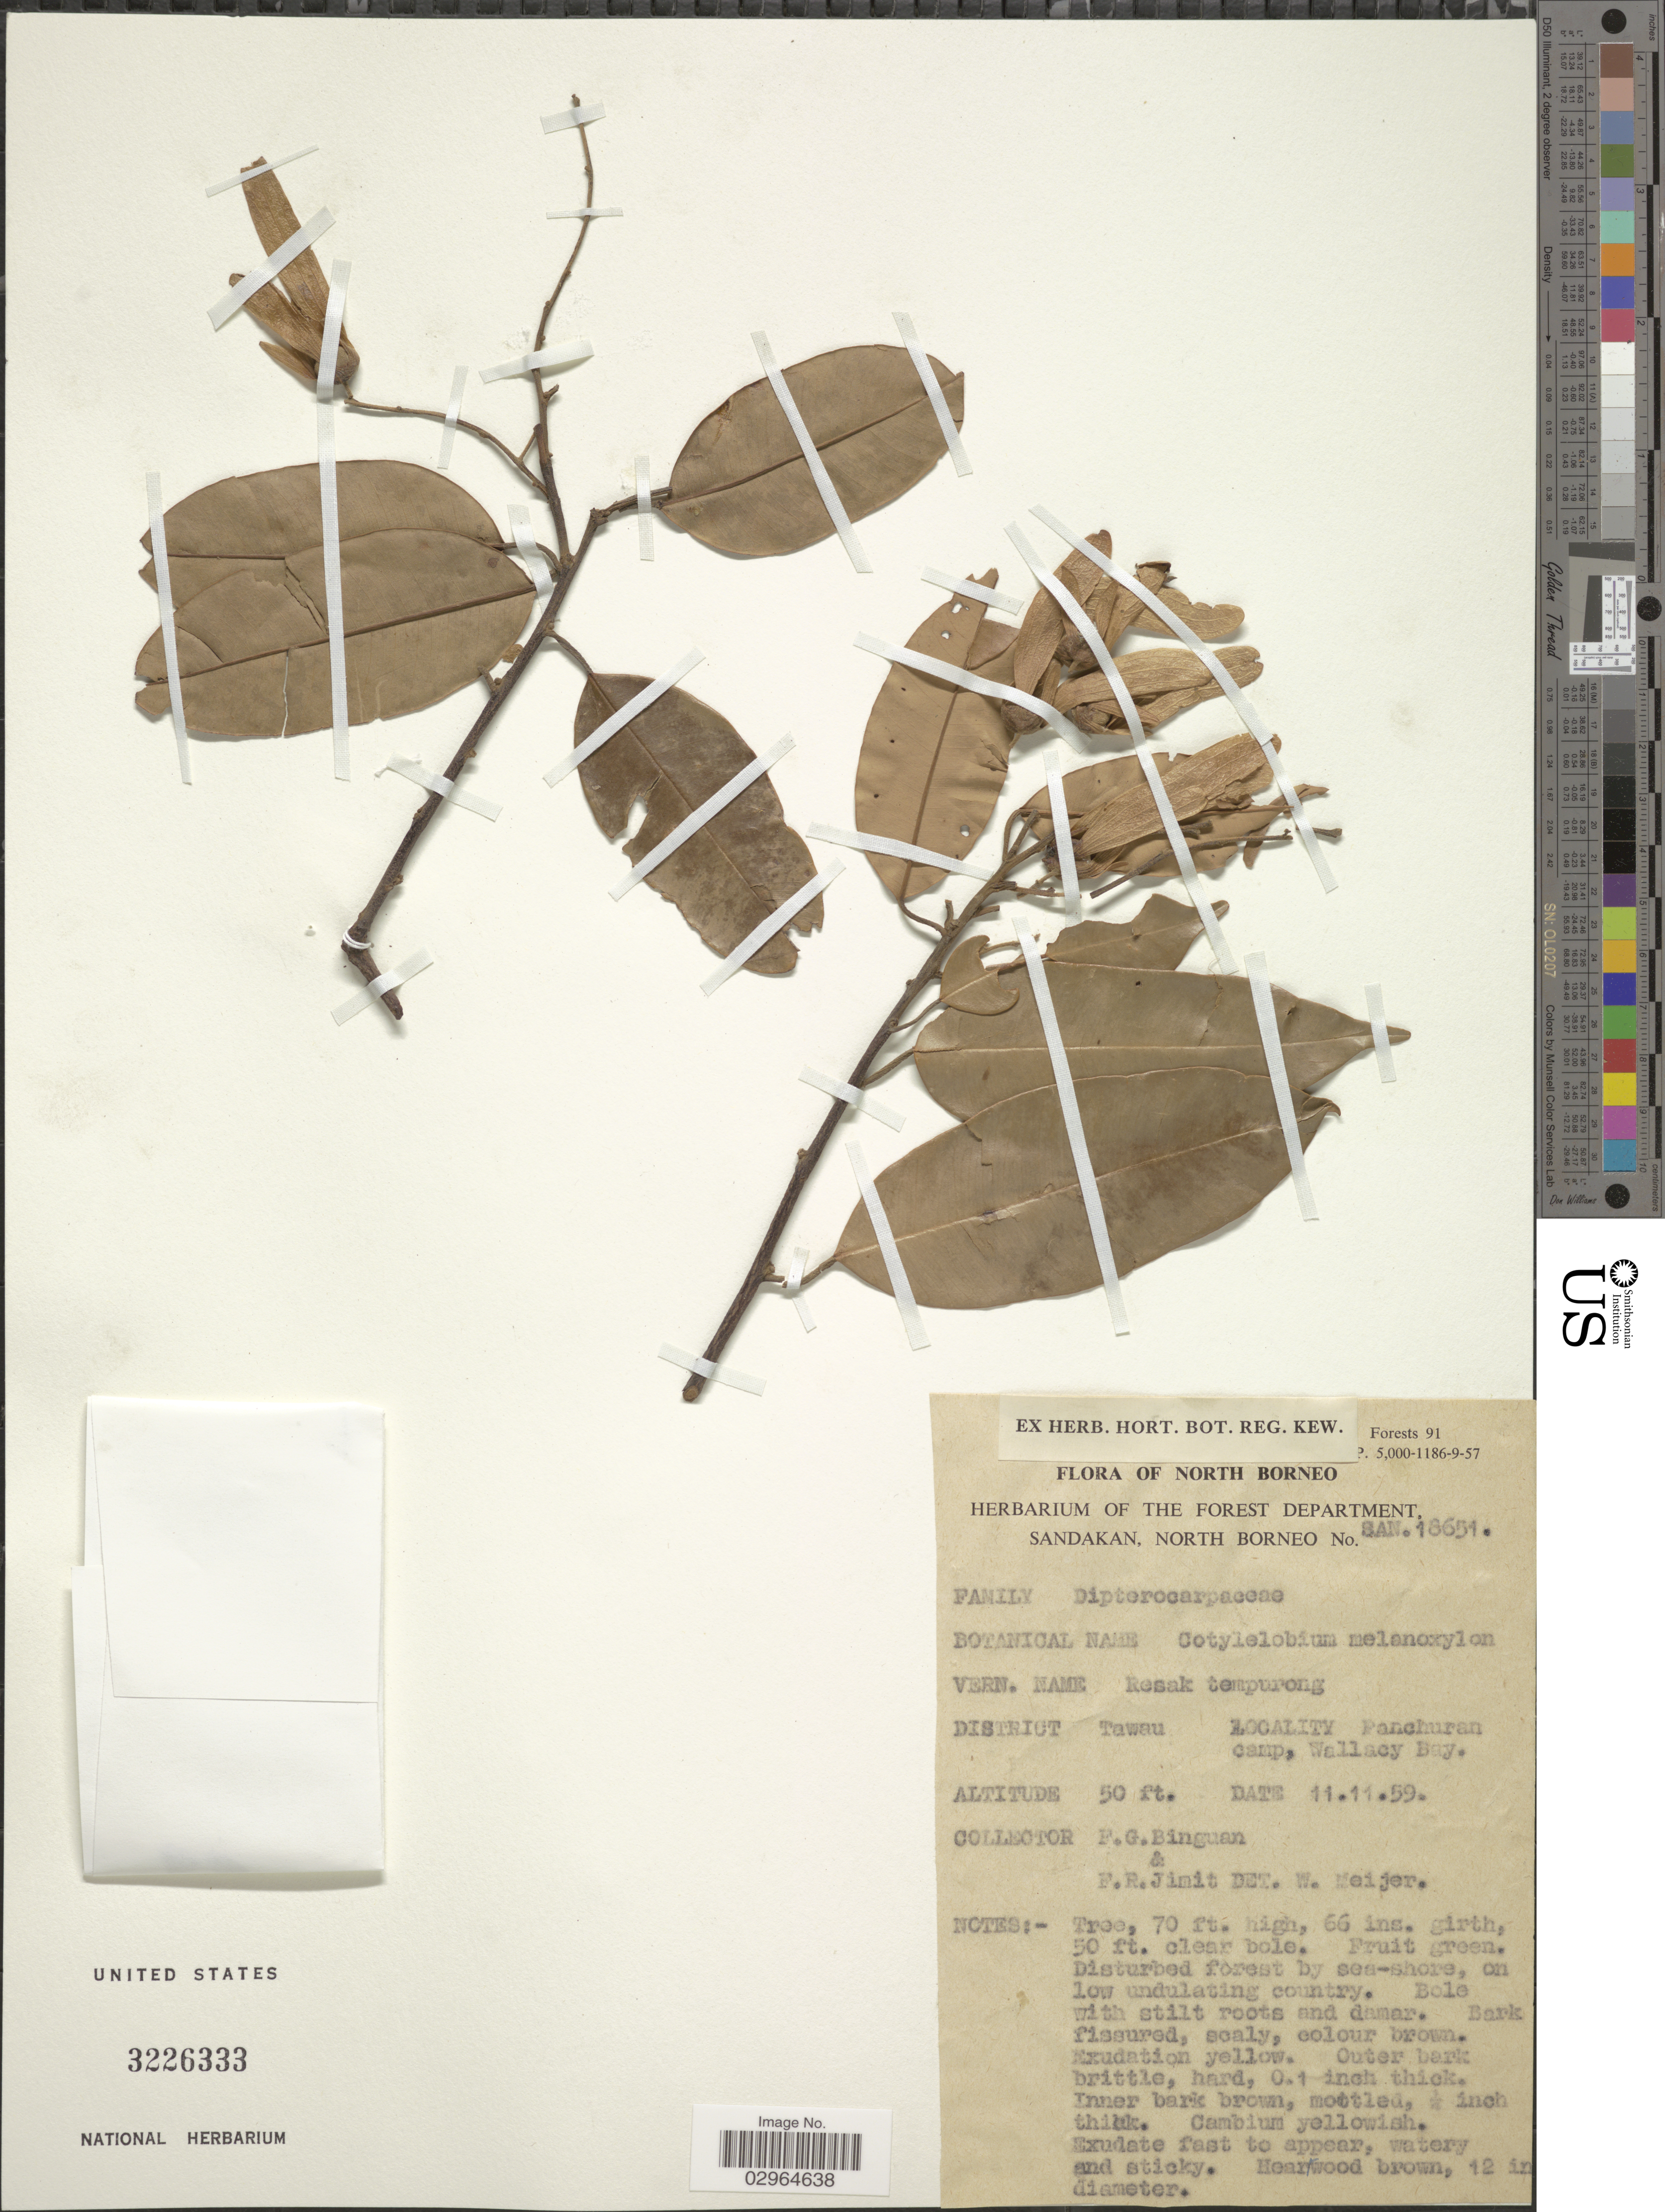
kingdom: Plantae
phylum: Tracheophyta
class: Magnoliopsida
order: Malvales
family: Dipterocarpaceae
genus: Cotylelobium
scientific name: Cotylelobium melanoxylon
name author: (Hook.) Pierre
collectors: F. Binguan & F. Jimit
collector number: SAN 18651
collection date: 1959-11-11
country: Malaysia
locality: North Borneo. District Tawau. Panchuran camp, Wallace Bay.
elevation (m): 15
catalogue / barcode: US 3226333